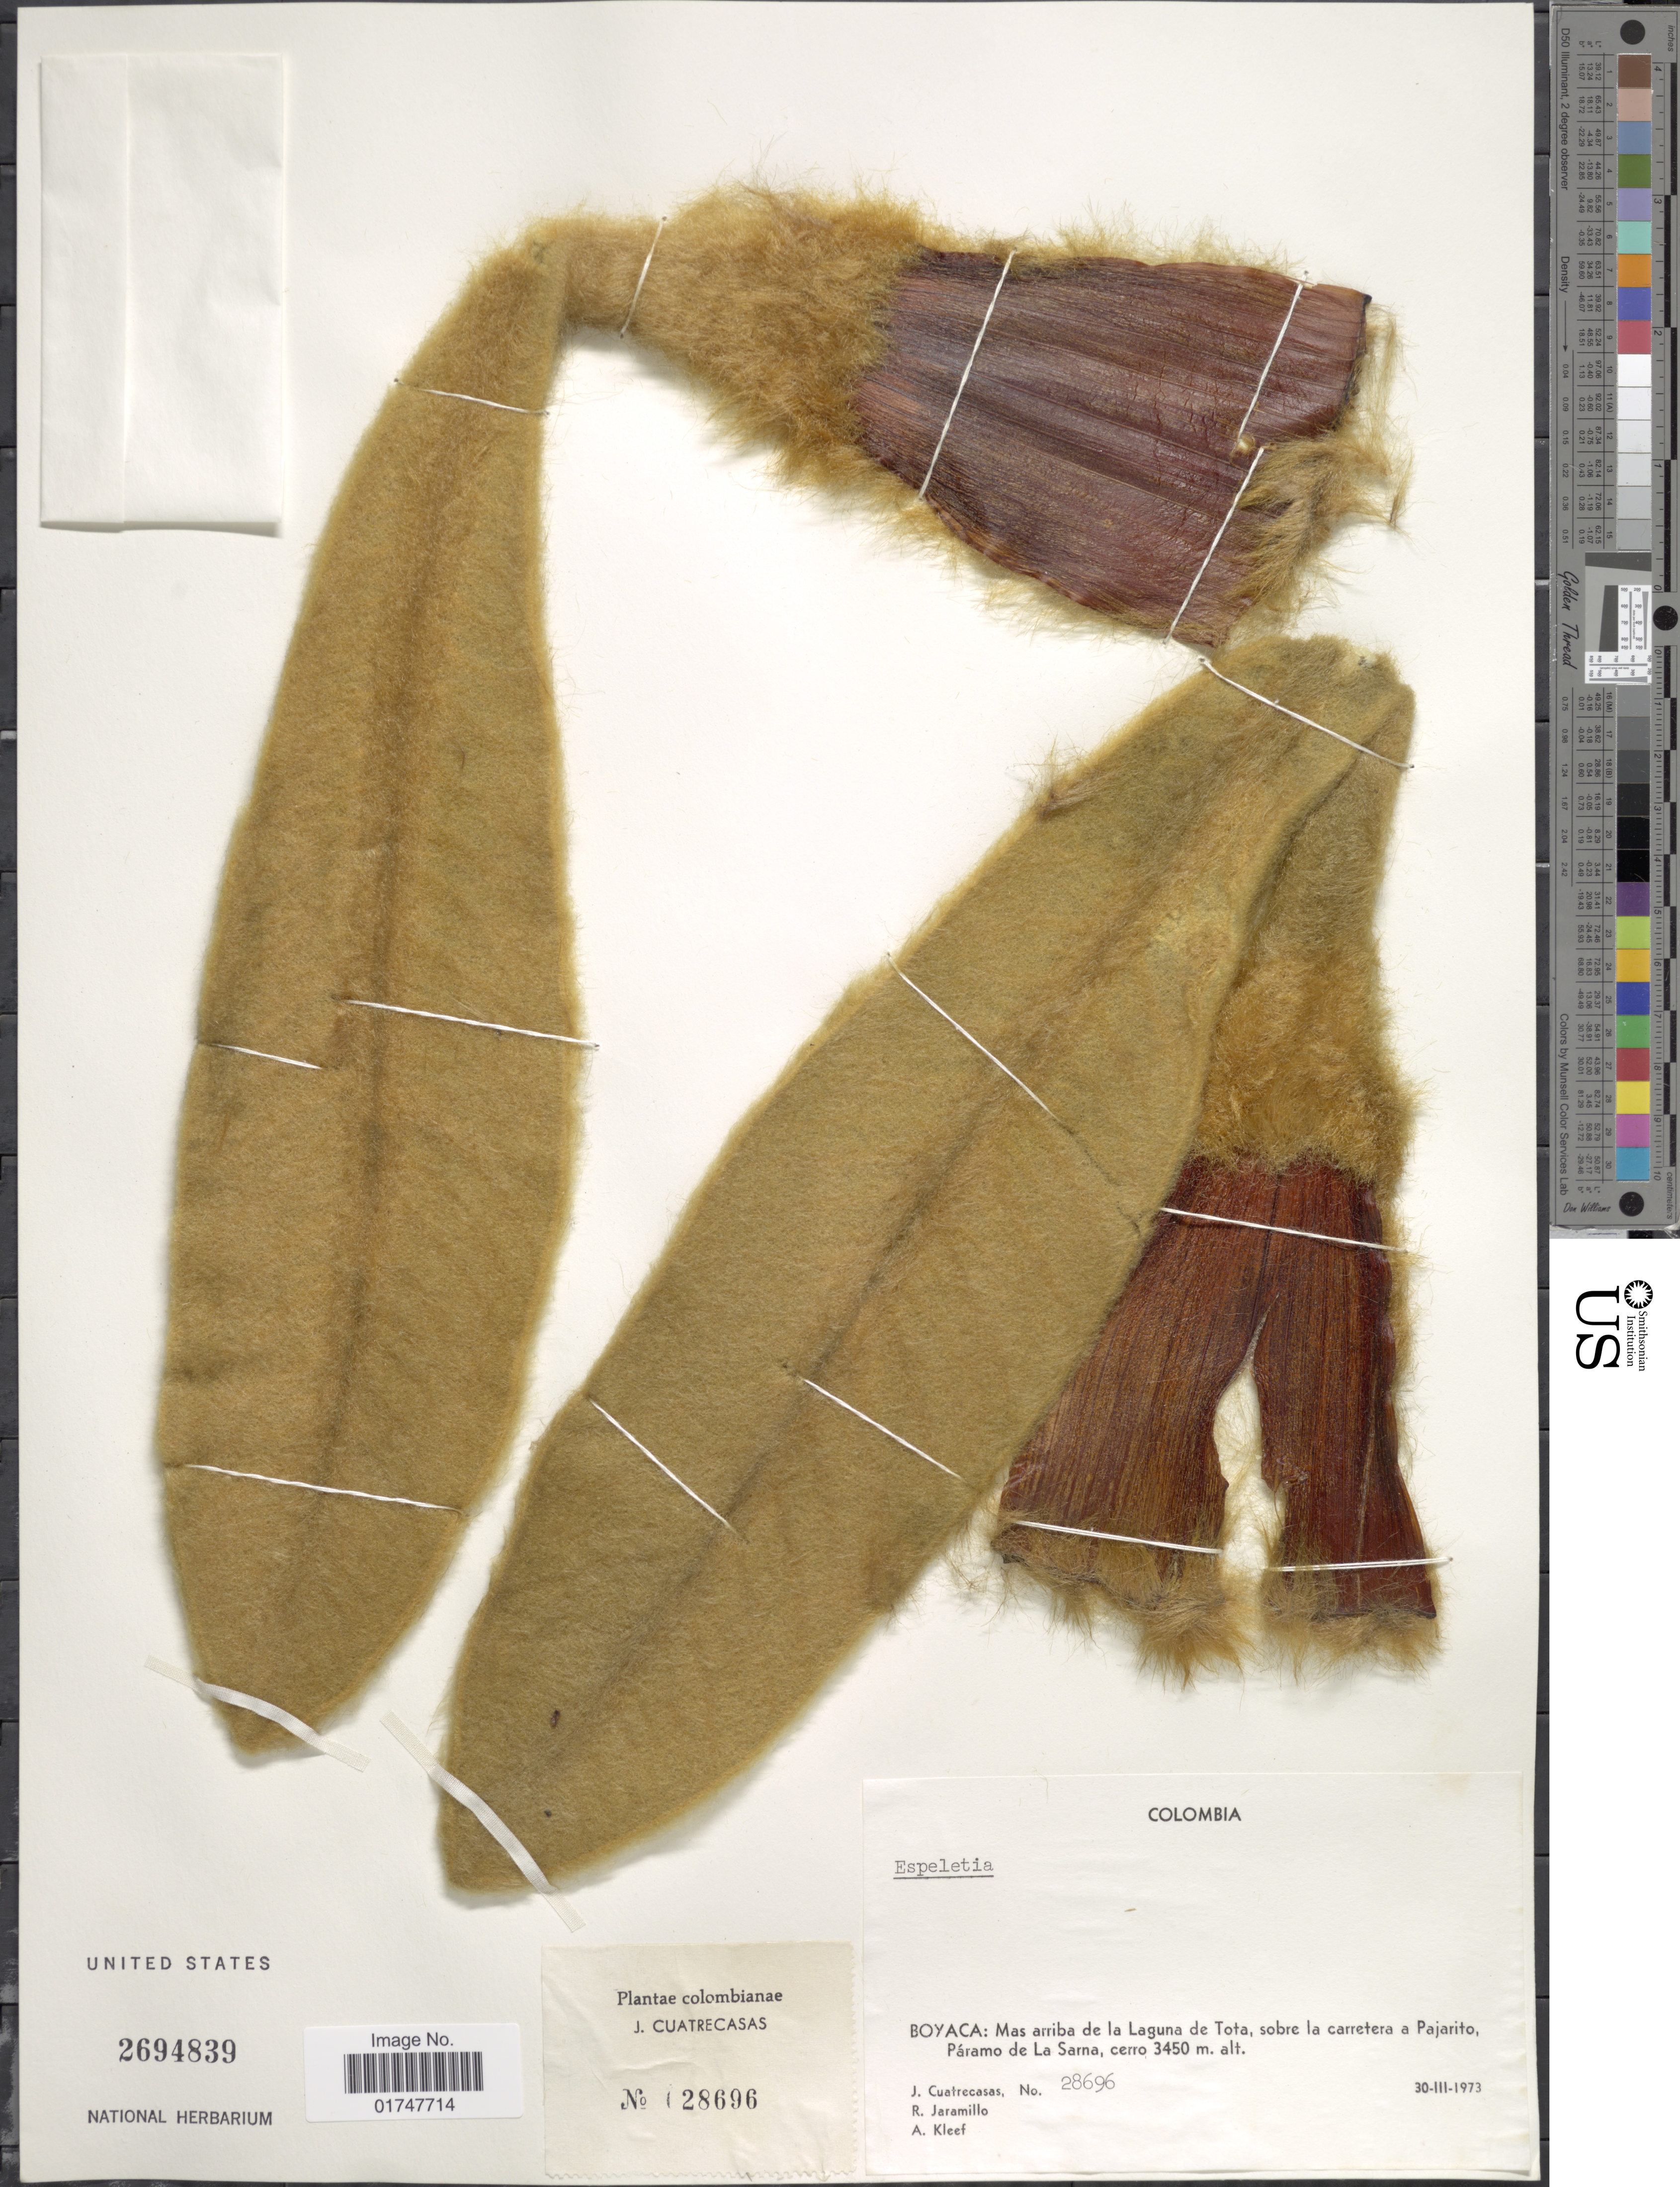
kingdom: Plantae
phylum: Tracheophyta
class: Magnoliopsida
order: Asterales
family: Asteraceae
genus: Espeletia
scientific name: Espeletia sp.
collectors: J. Cuatrecasas, R. Jaramillo M. & A. Kleef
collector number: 28696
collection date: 1973-03-30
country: Colombia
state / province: Boyacá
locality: Mas arriba de la Laguna de Tota, sobre la carretera a Pajarito, Páramo de La Sarna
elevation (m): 3450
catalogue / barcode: US 2694839